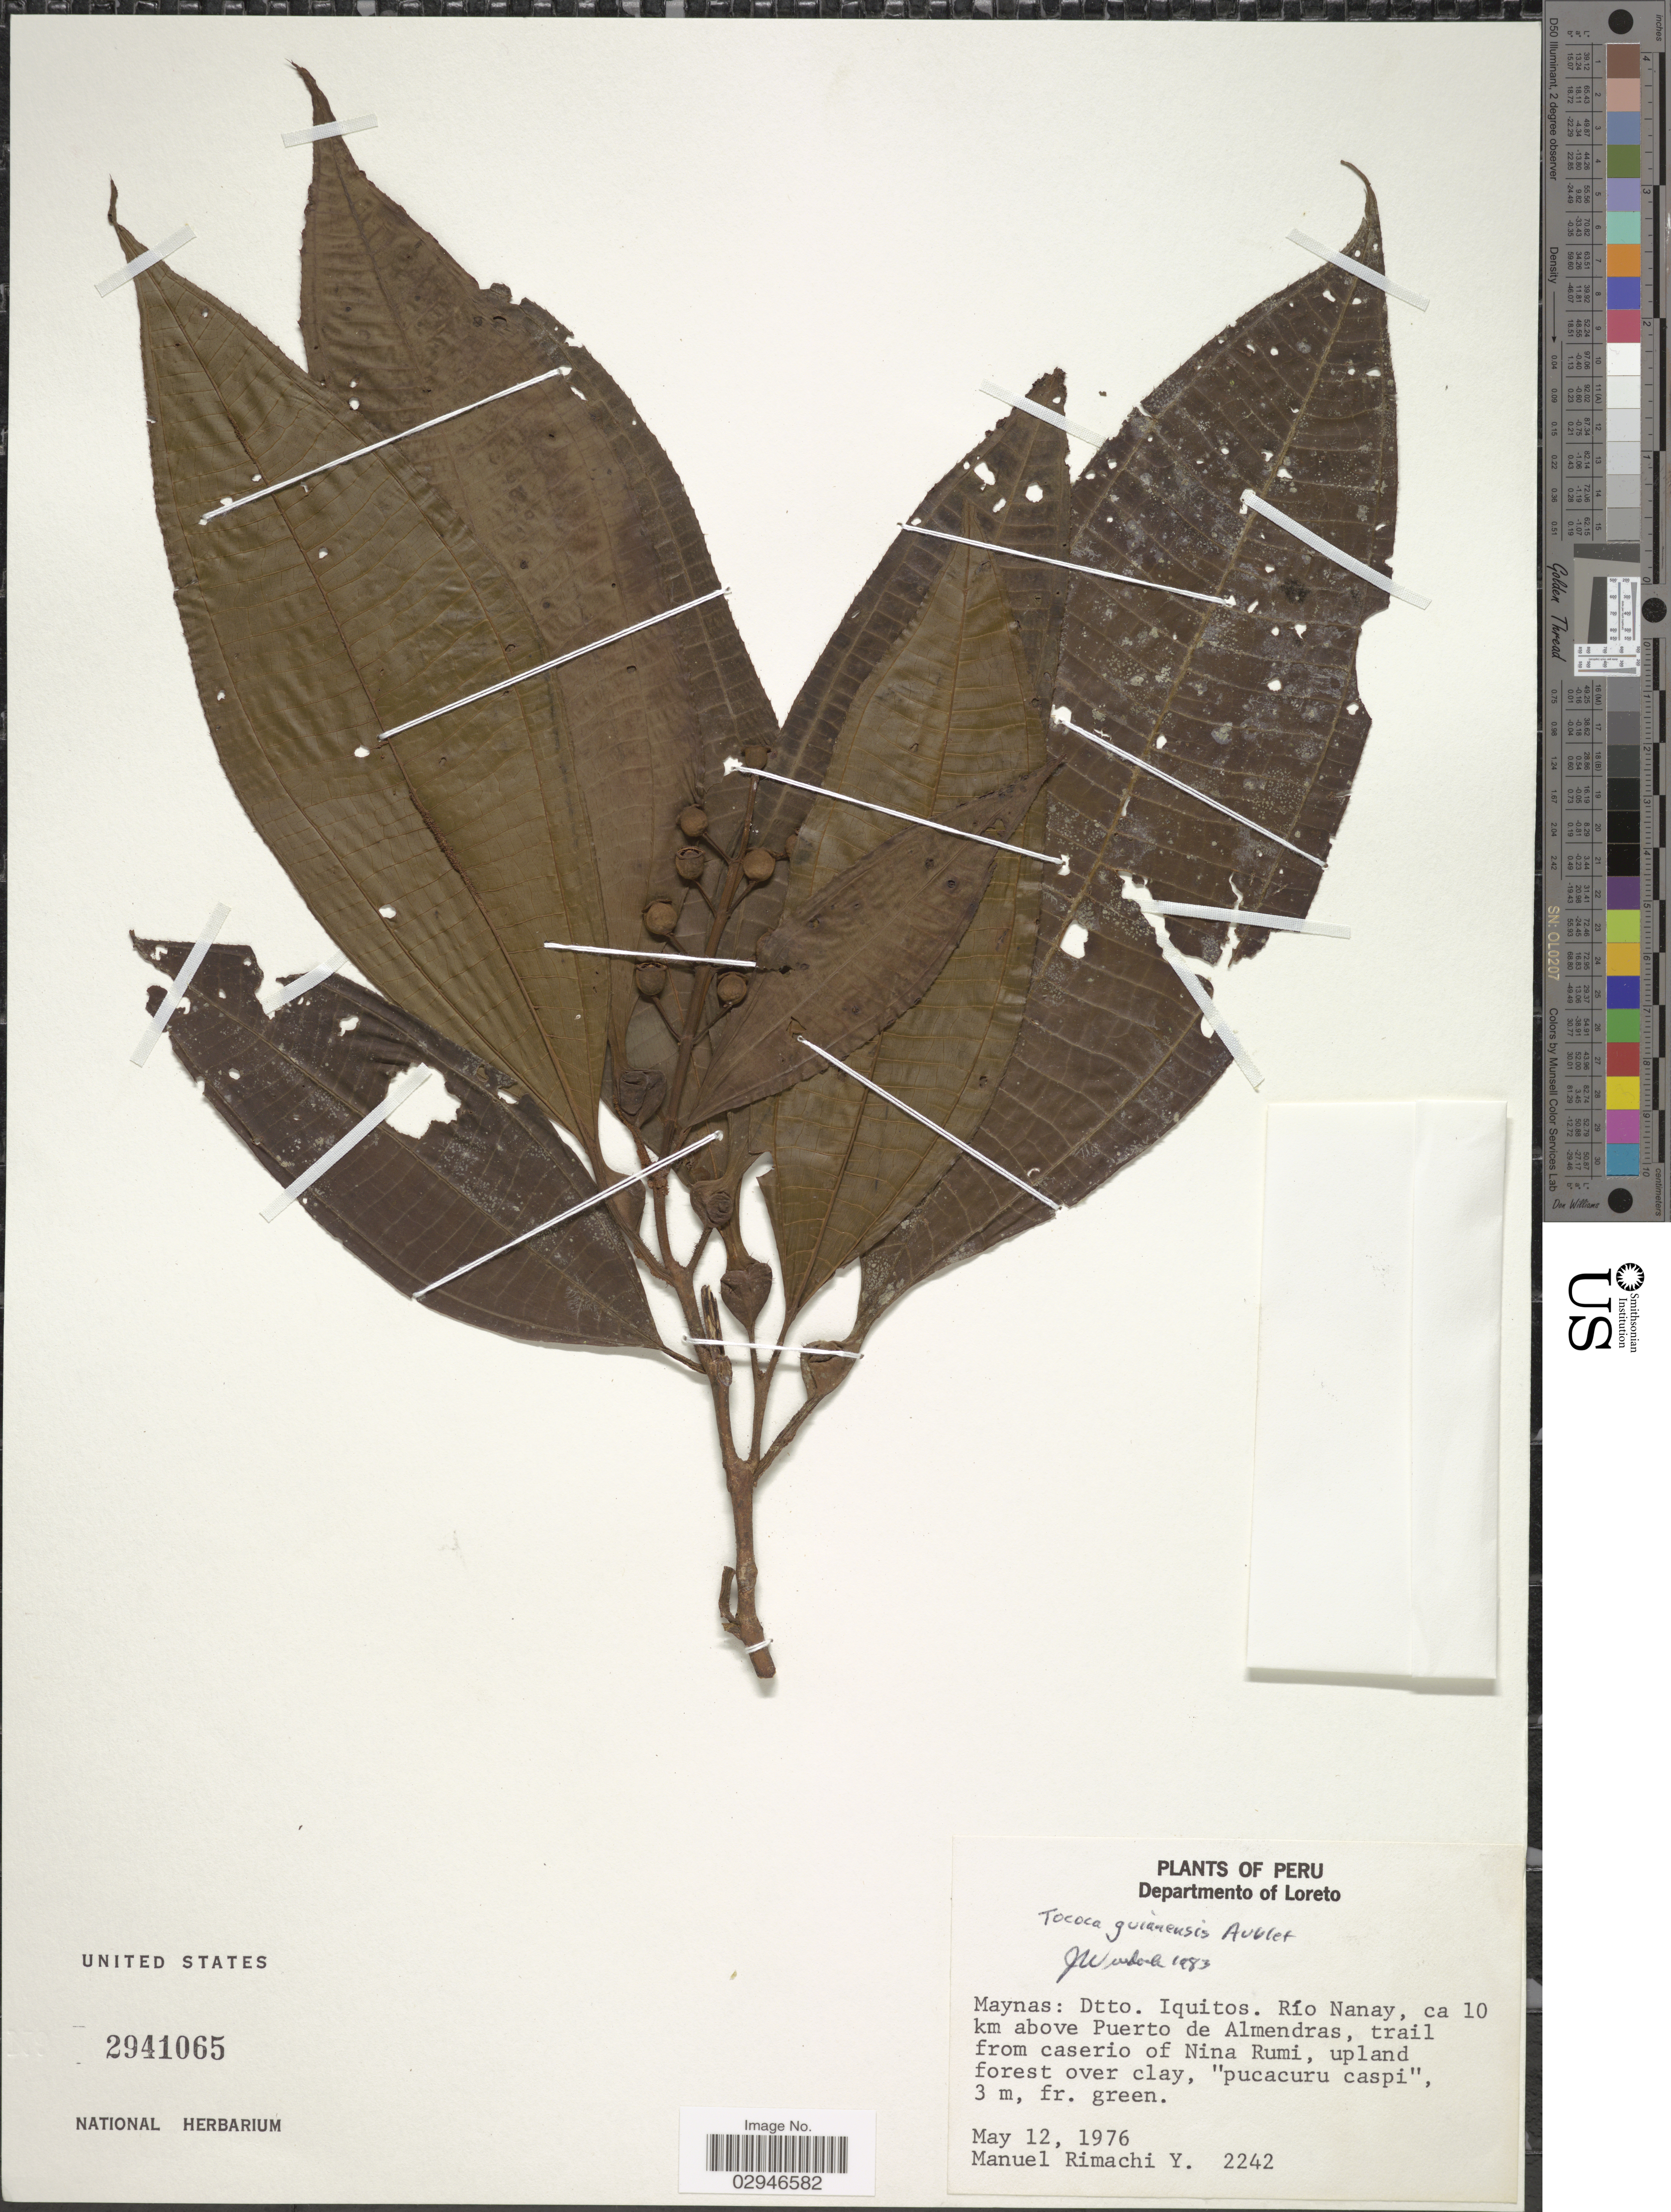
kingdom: Plantae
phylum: Tracheophyta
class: Magnoliopsida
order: Myrtales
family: Melastomataceae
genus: Tococa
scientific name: Tococa guianensis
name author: Aubl.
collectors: M. Rimachi Y.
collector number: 2242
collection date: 1976-05-12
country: Peru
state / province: Loreto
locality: Departmento of Loreto, Maynas, Dtto. Iquitos, Río Nanay, ca 10 km above Puerto de Almendras, trail from caserio of Nina Rumi.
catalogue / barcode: US 2941065